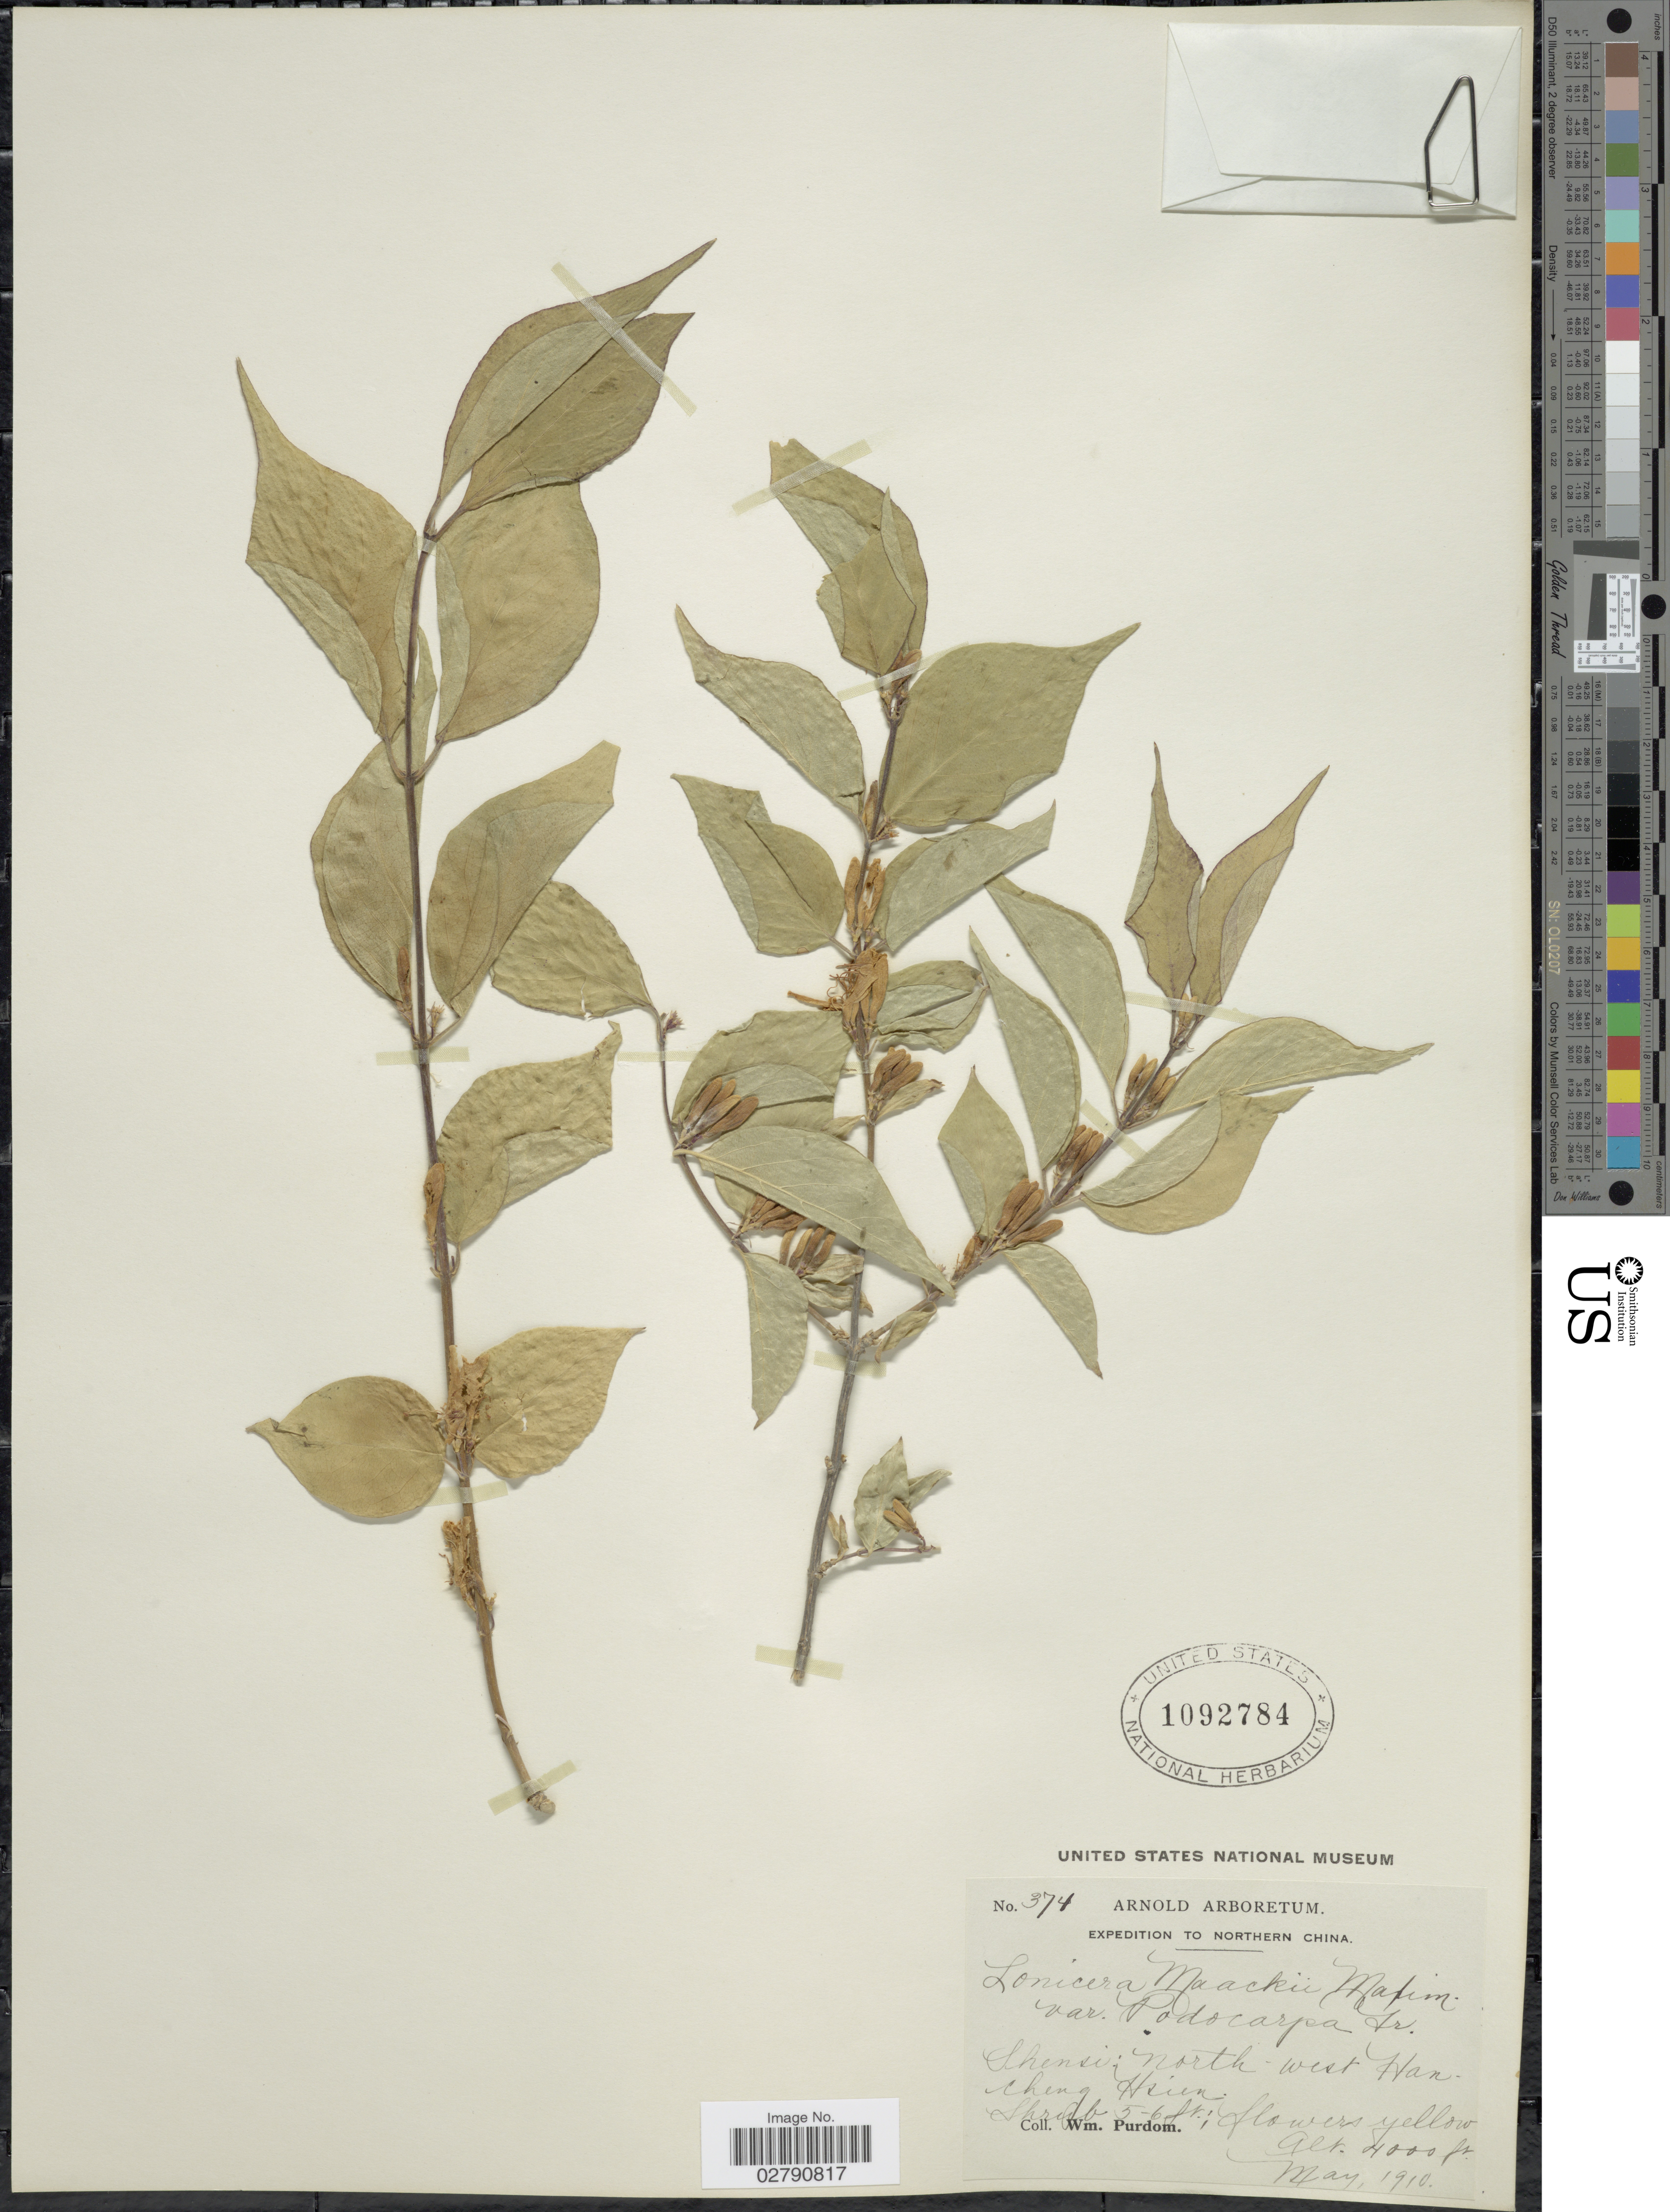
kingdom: Plantae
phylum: Tracheophyta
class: Magnoliopsida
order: Dipsacales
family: Caprifoliaceae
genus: Lonicera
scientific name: Lonicera maackii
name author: (Rupr.) Maxim.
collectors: W. Purdom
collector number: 374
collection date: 1910-05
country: China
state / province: Shaanxi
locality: Northern China, Shensi: North-West Han-Cheng Hsien.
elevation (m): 1219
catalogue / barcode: US 1092784